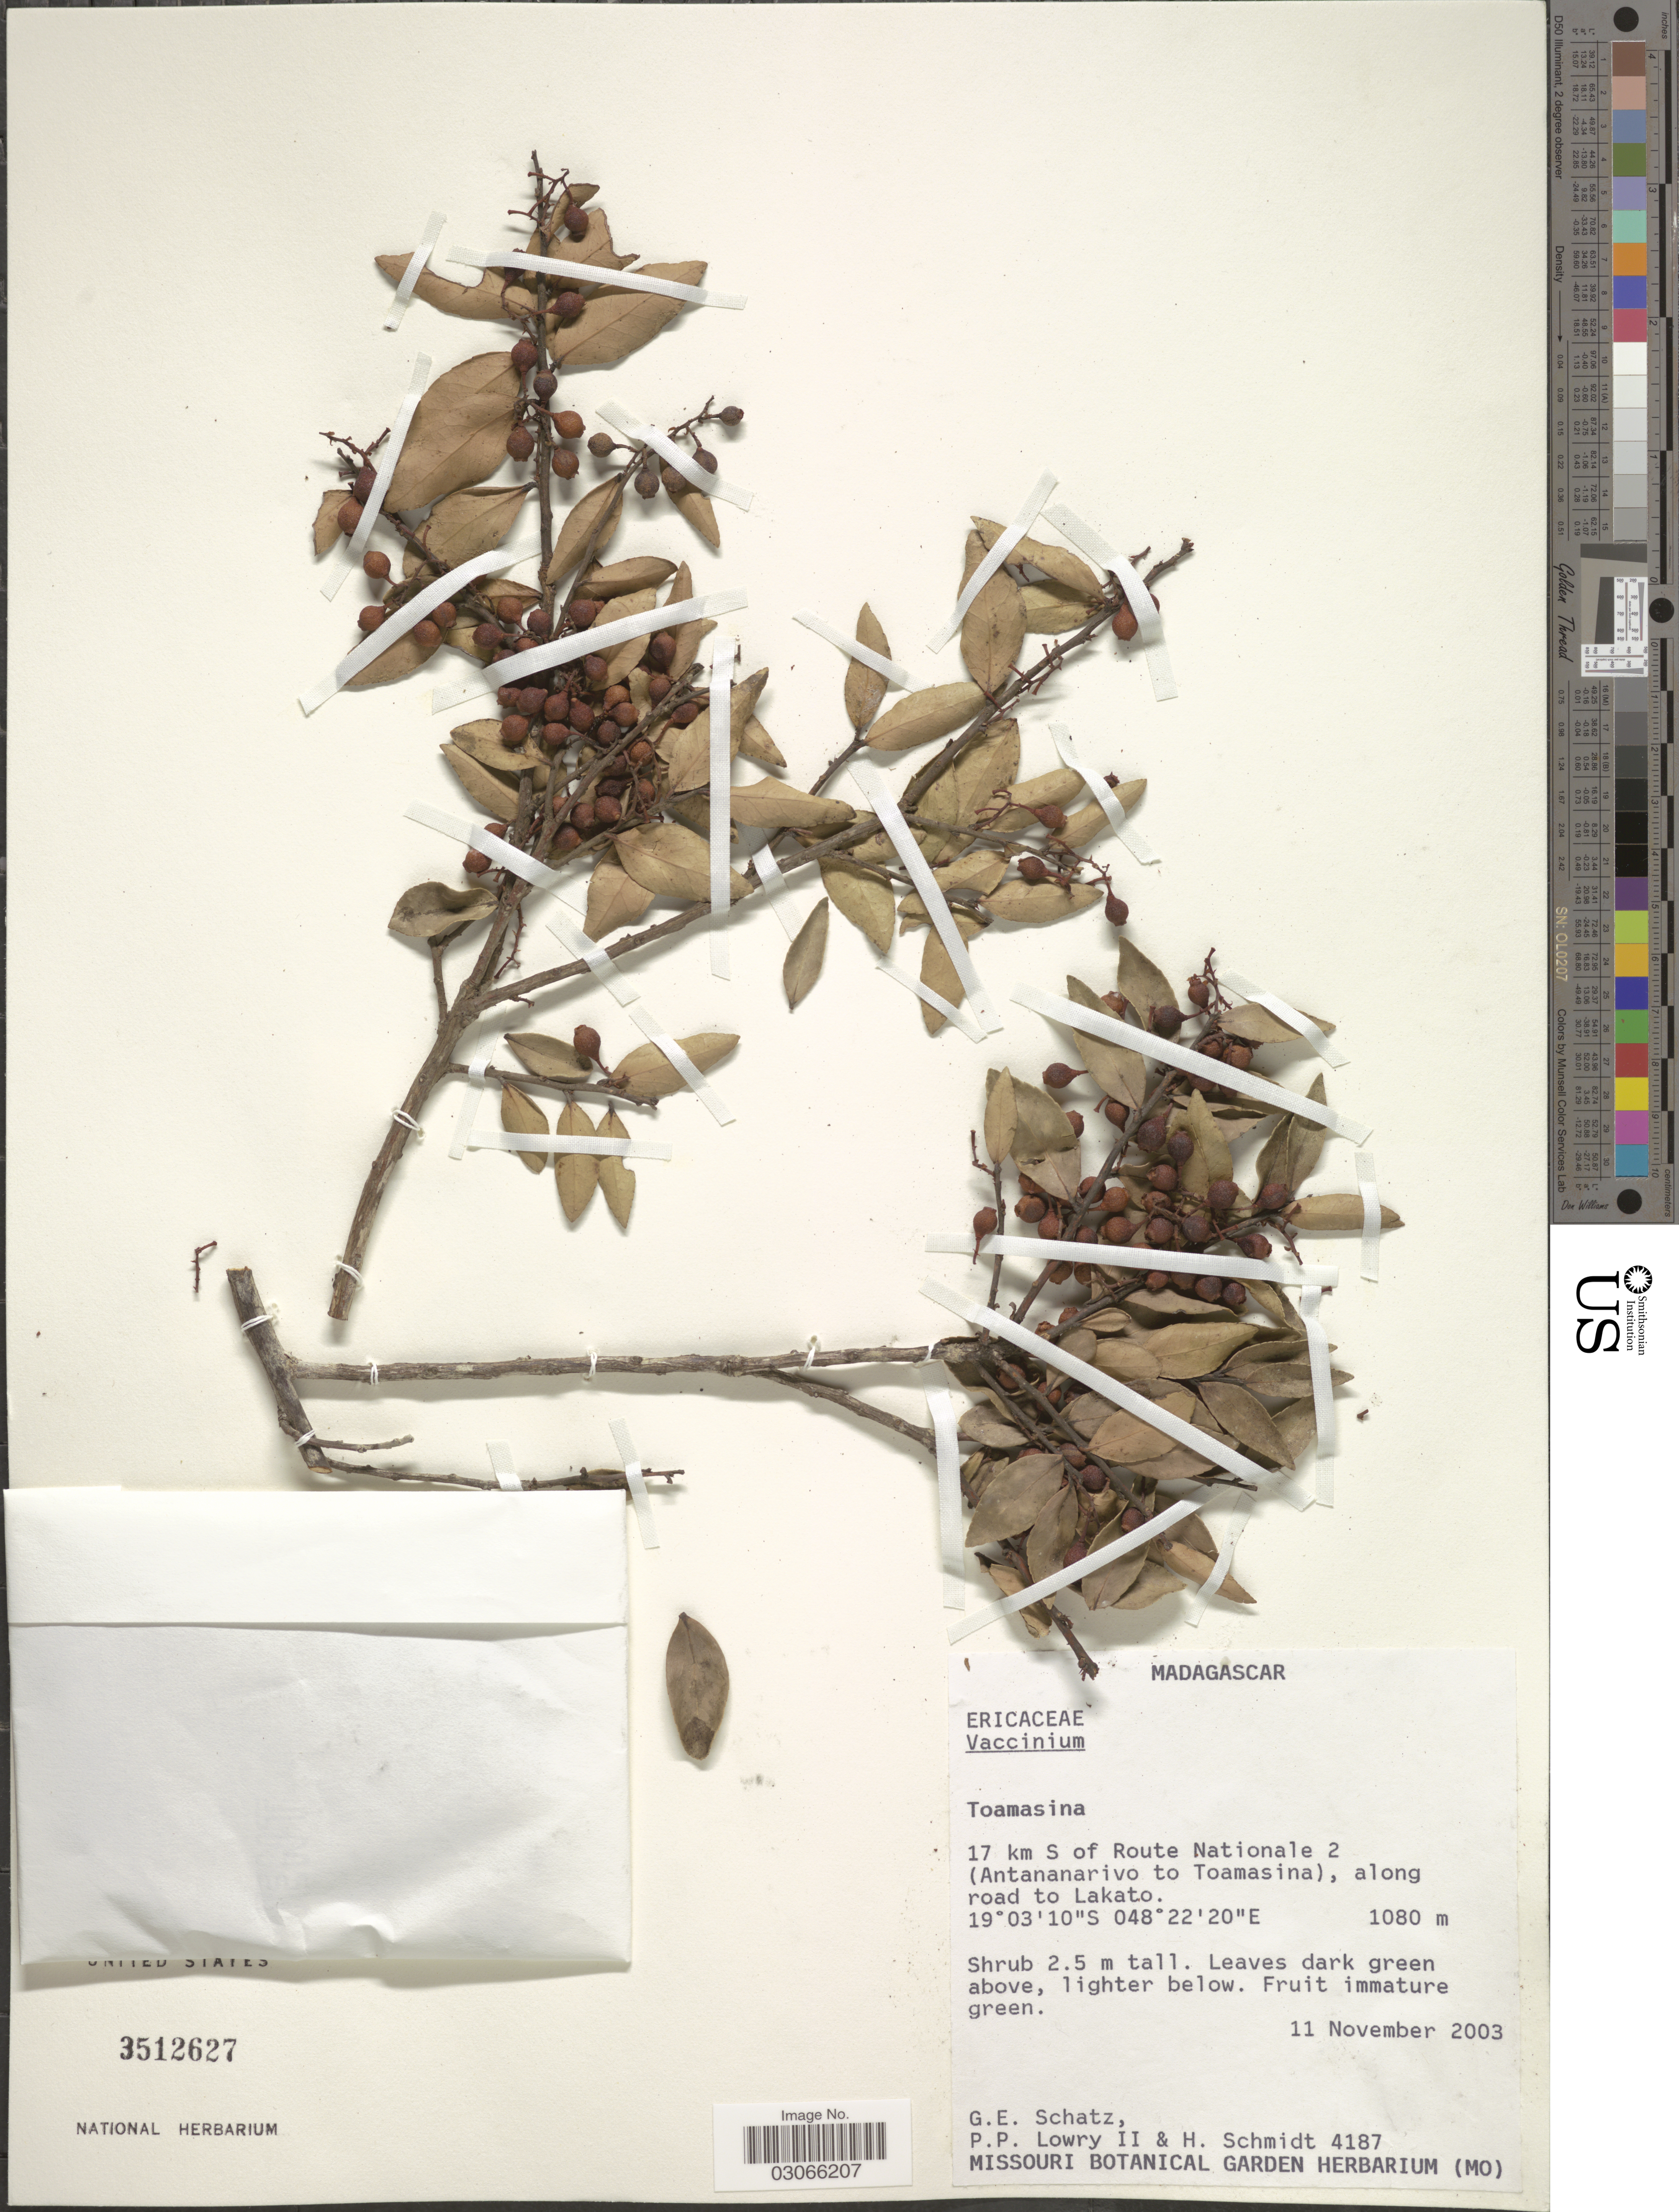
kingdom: Plantae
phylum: Tracheophyta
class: Magnoliopsida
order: Ericales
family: Ericaceae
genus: Vaccinium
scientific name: Vaccinium sp.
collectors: G. Schatz, P. P. Lowry & H. Schmidt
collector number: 4187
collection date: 2003-11-11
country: Madagascar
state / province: Alaotra Mangoro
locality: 17 km S of Route Nationale 2 (Antananarivo to Toamasina), along road to Lakato.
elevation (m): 1080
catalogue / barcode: US 3512627